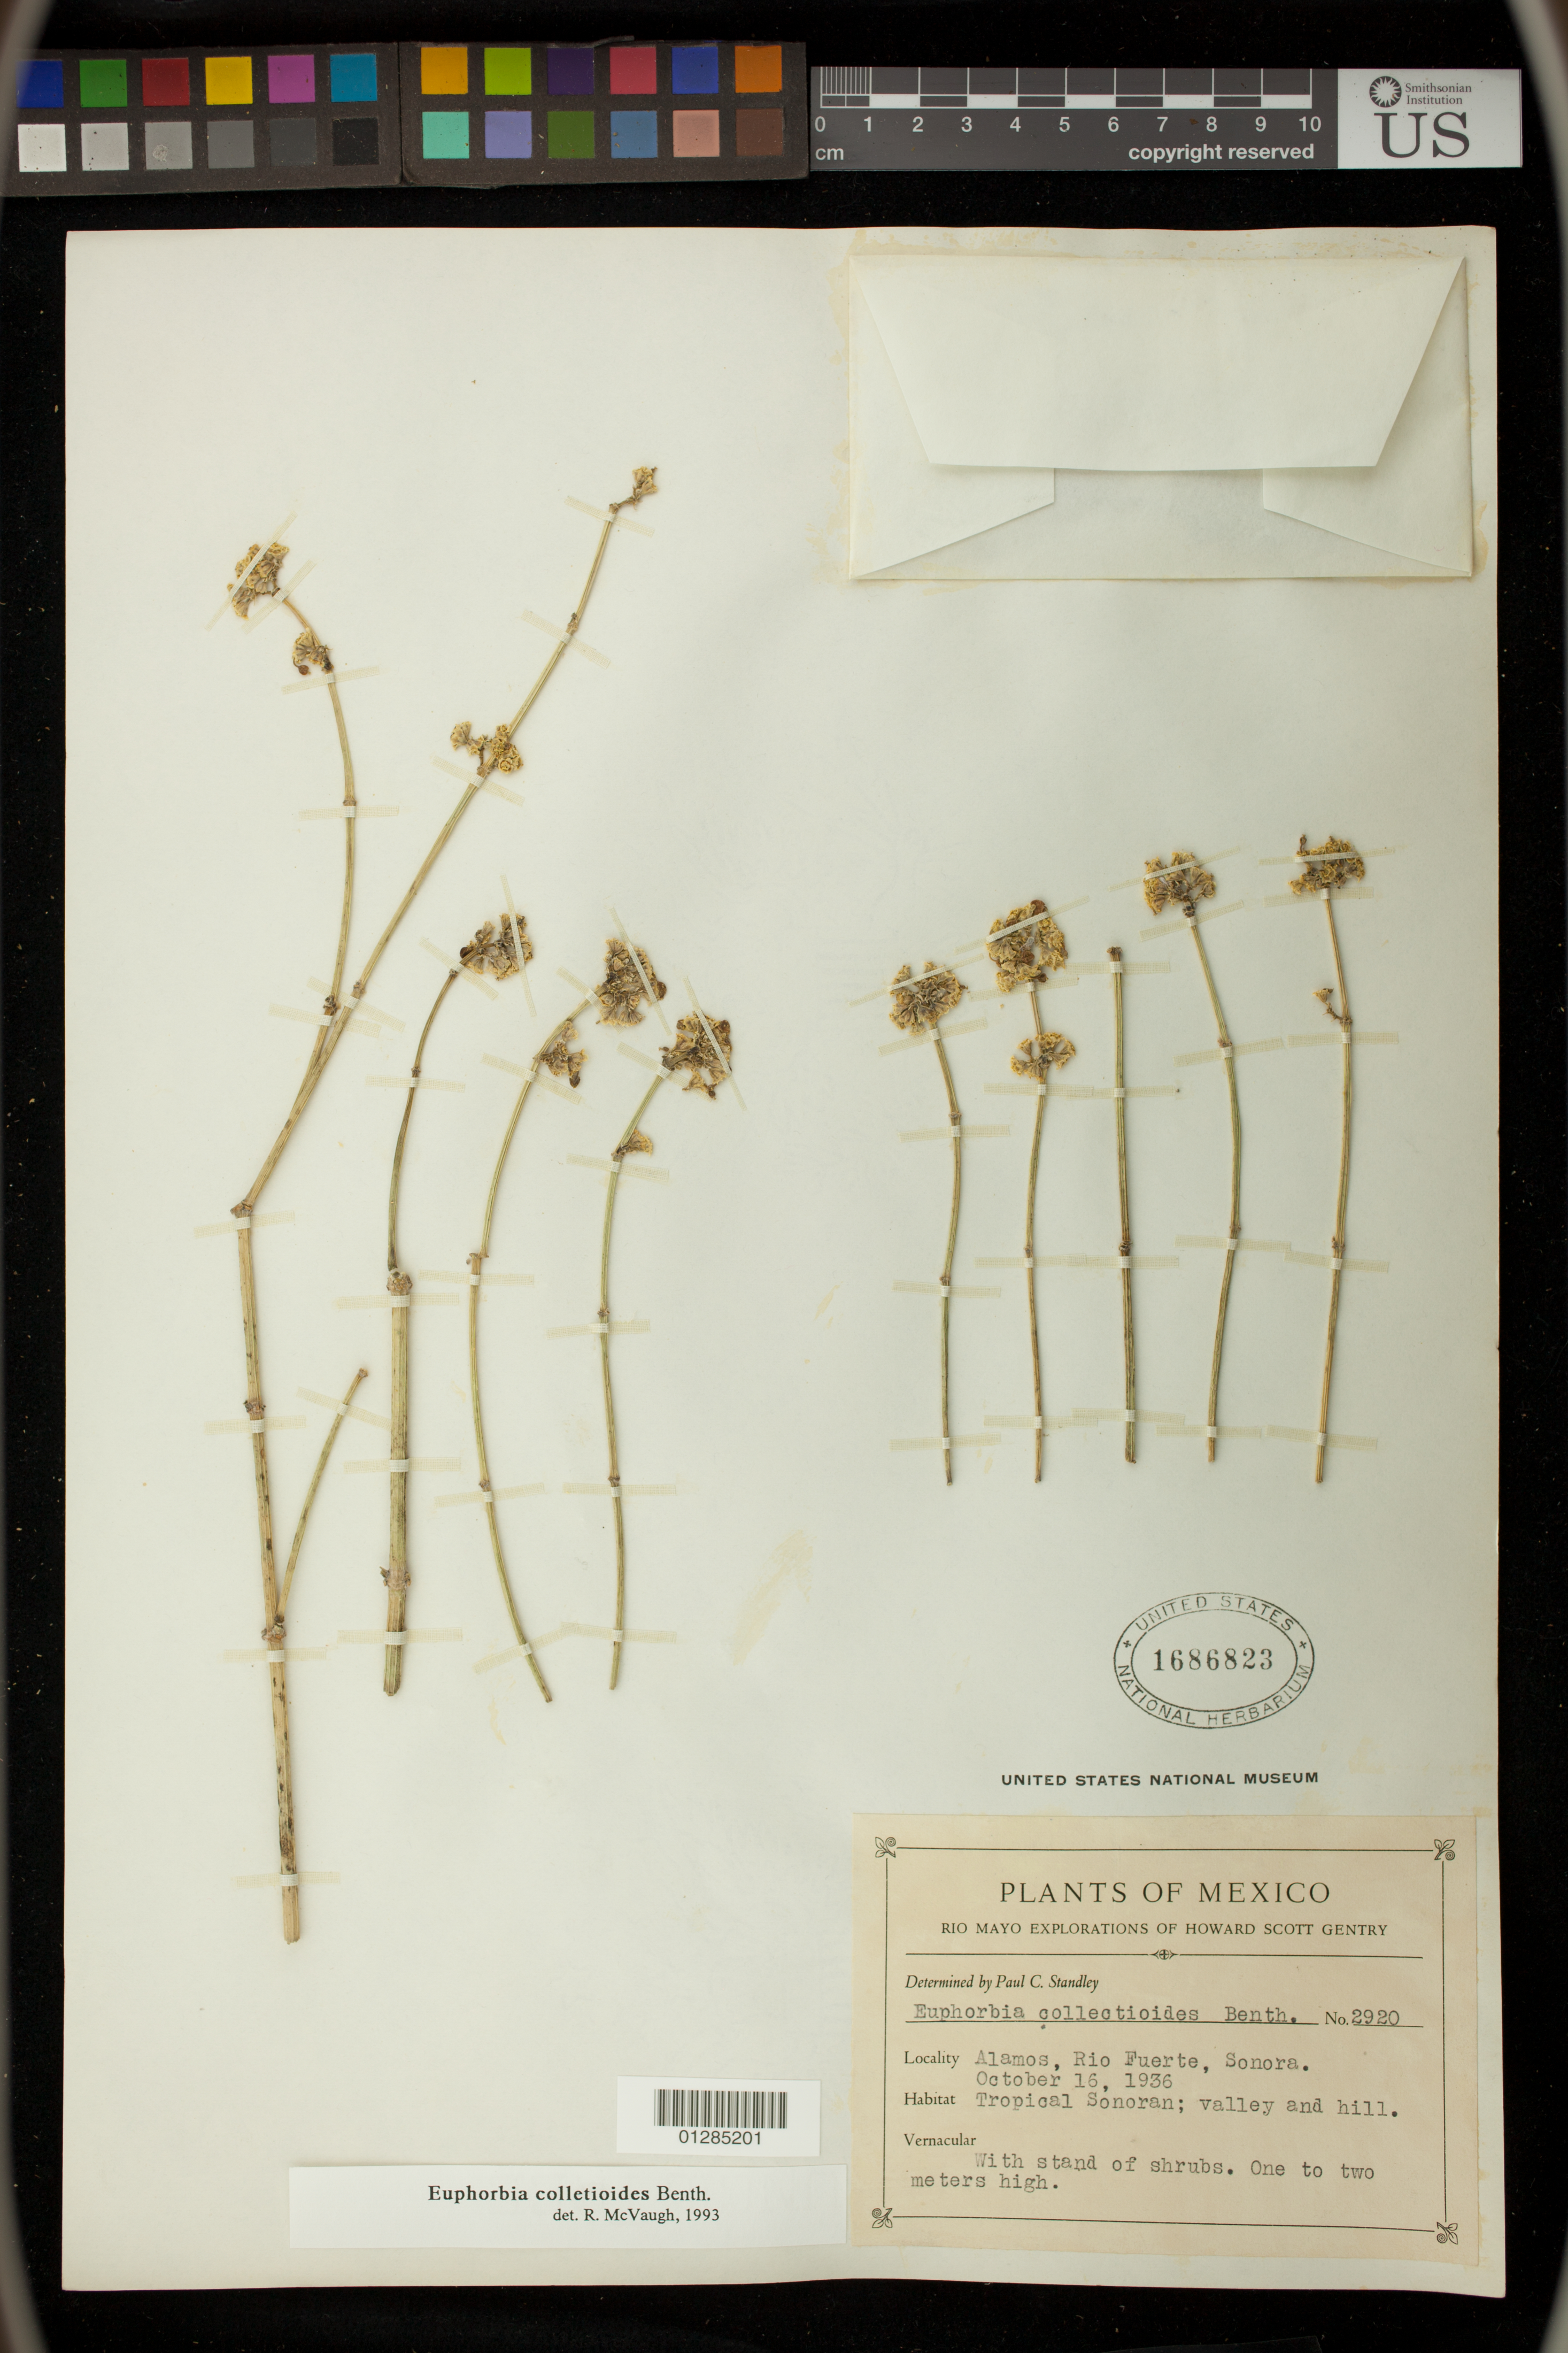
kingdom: Plantae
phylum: Tracheophyta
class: Magnoliopsida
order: Malpighiales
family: Euphorbiaceae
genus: Euphorbia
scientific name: Euphorbia colletioides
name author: Benth.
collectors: H. S. Gentry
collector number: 2920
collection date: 1936-10-16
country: Mexico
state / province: Sonora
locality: Alamos, Rio Fuerte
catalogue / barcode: US 1686823